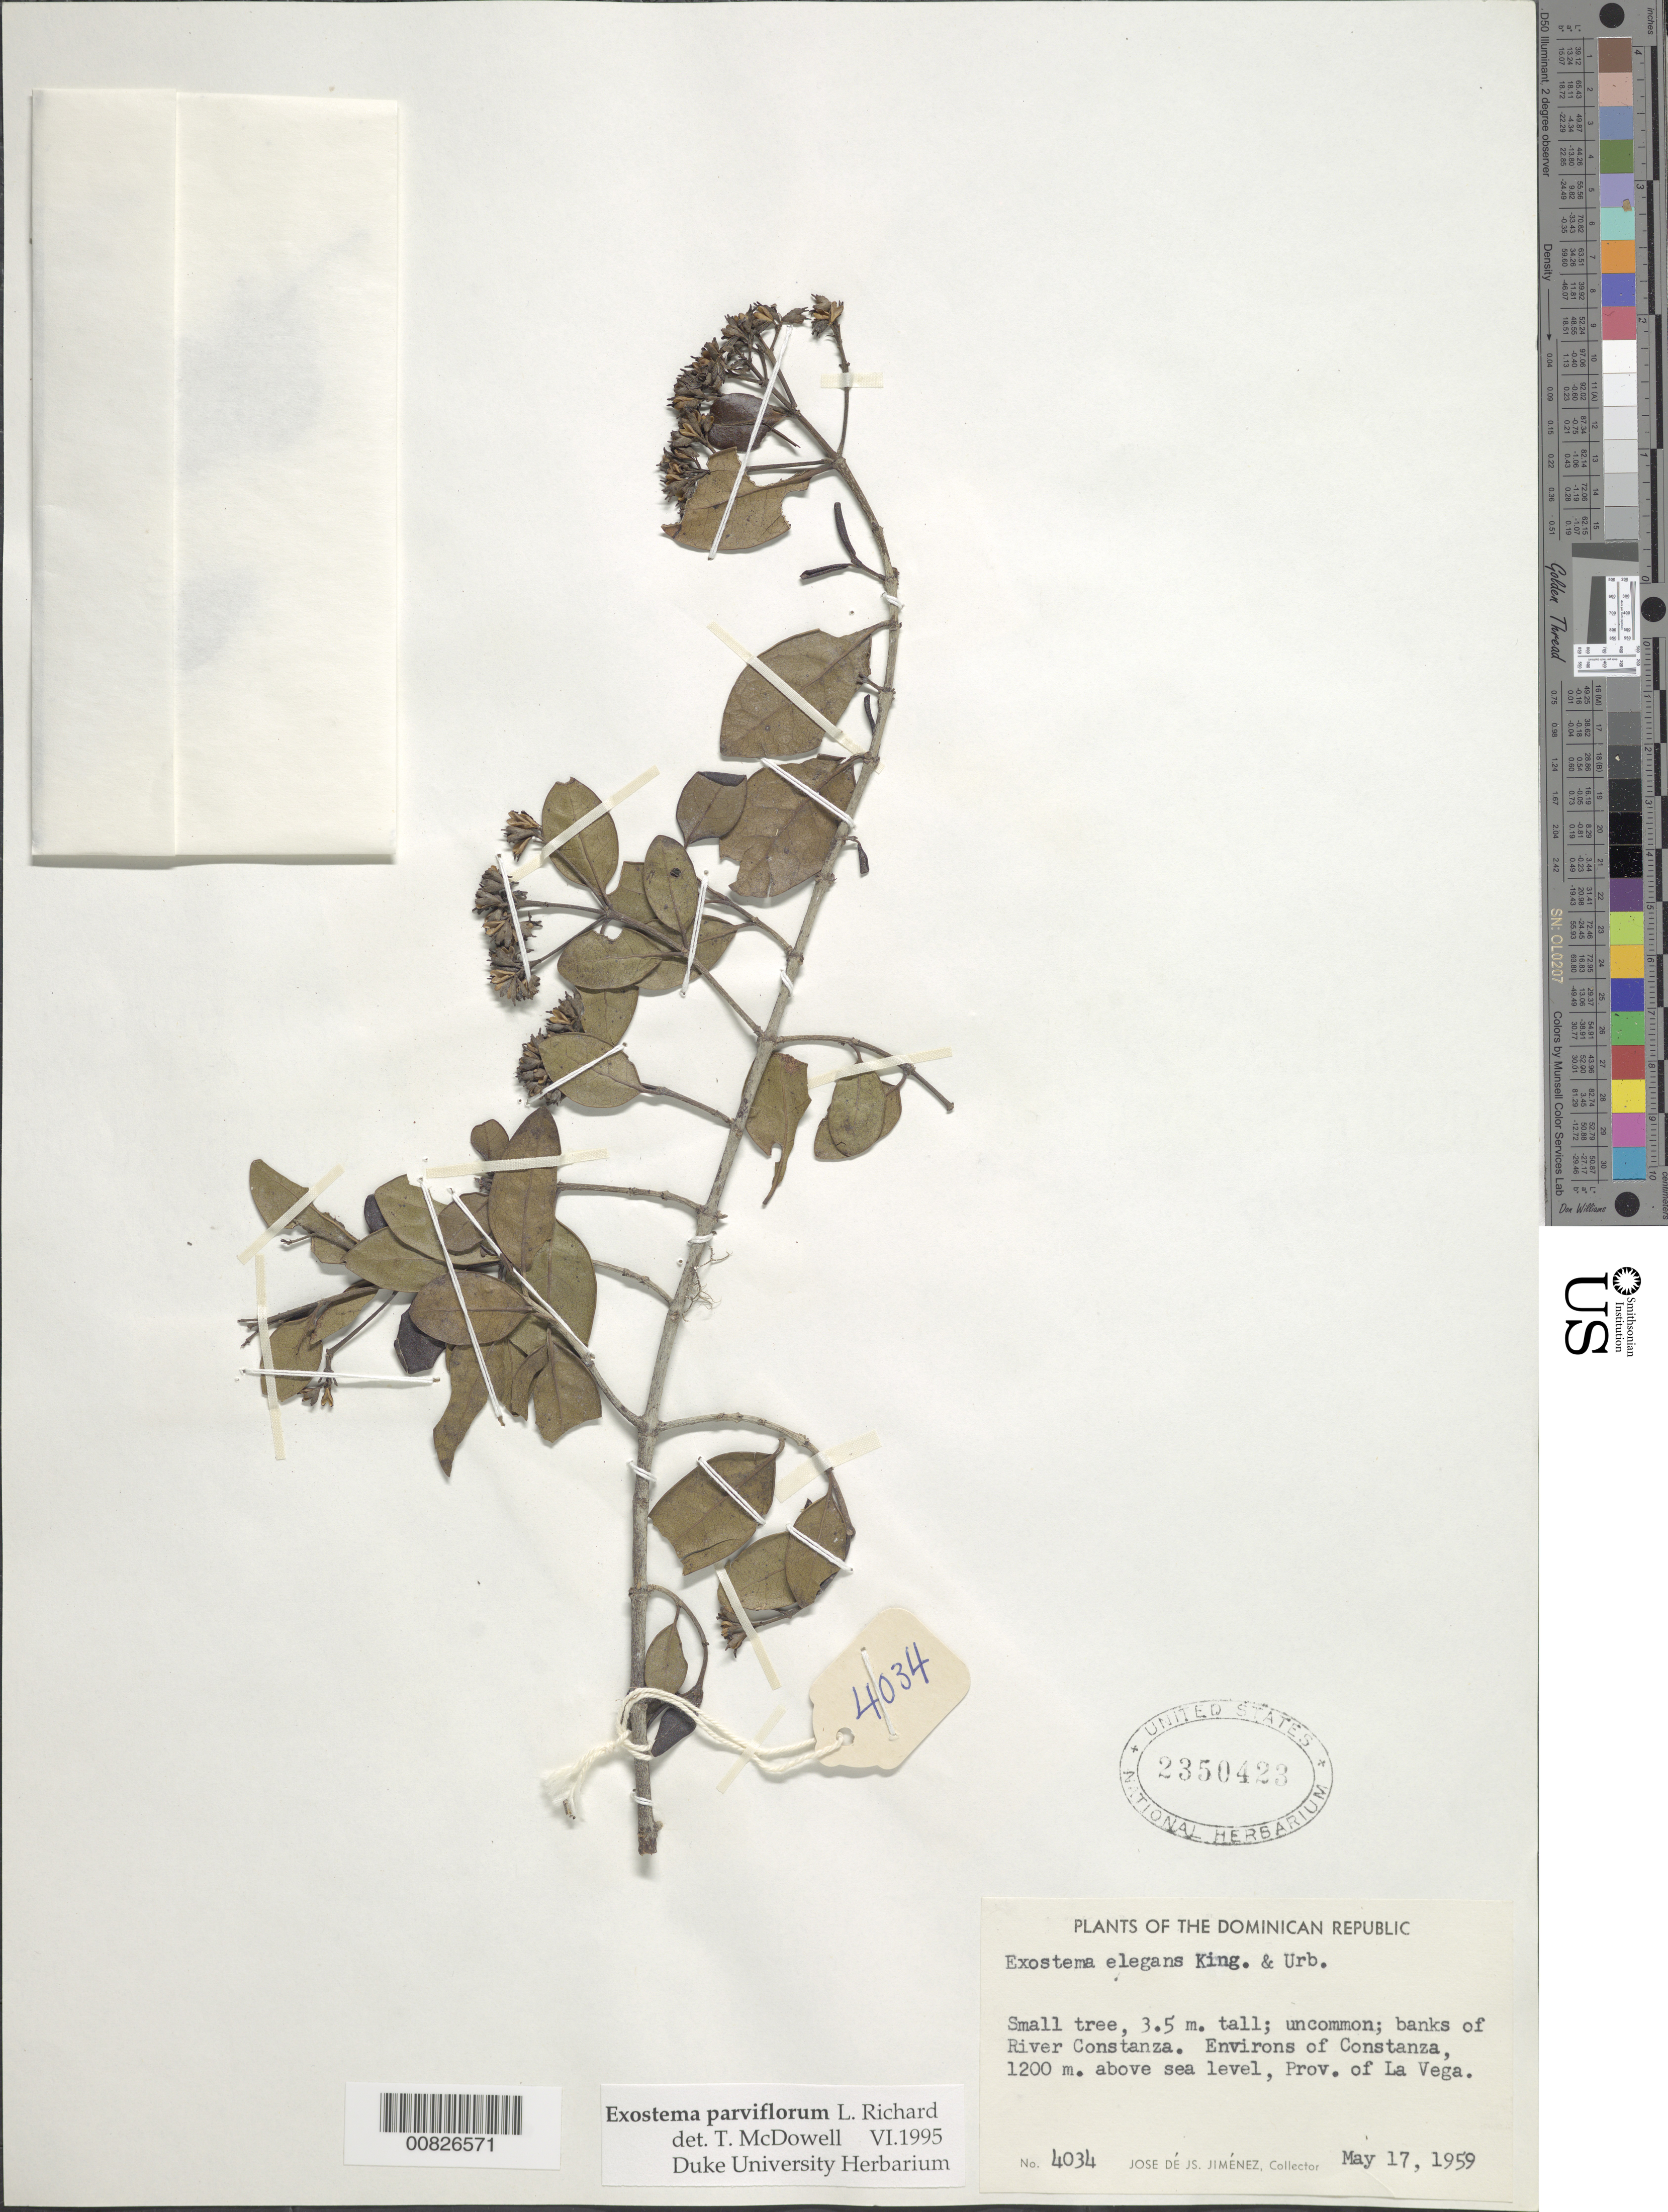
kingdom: Plantae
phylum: Tracheophyta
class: Magnoliopsida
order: Gentianales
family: Rubiaceae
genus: Exostema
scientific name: Exostema parviflorum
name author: A. Rich. ex Humb. & Bonpl.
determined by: McDowell, T.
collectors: J. J. Jiménez Almonte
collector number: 4034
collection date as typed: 17 May 1959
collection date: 1959-05-17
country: Dominican Republic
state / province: La Vega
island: Hispaniola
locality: Enirons of Constanza, River Constanza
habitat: River bank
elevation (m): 1200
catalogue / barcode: US 2350423